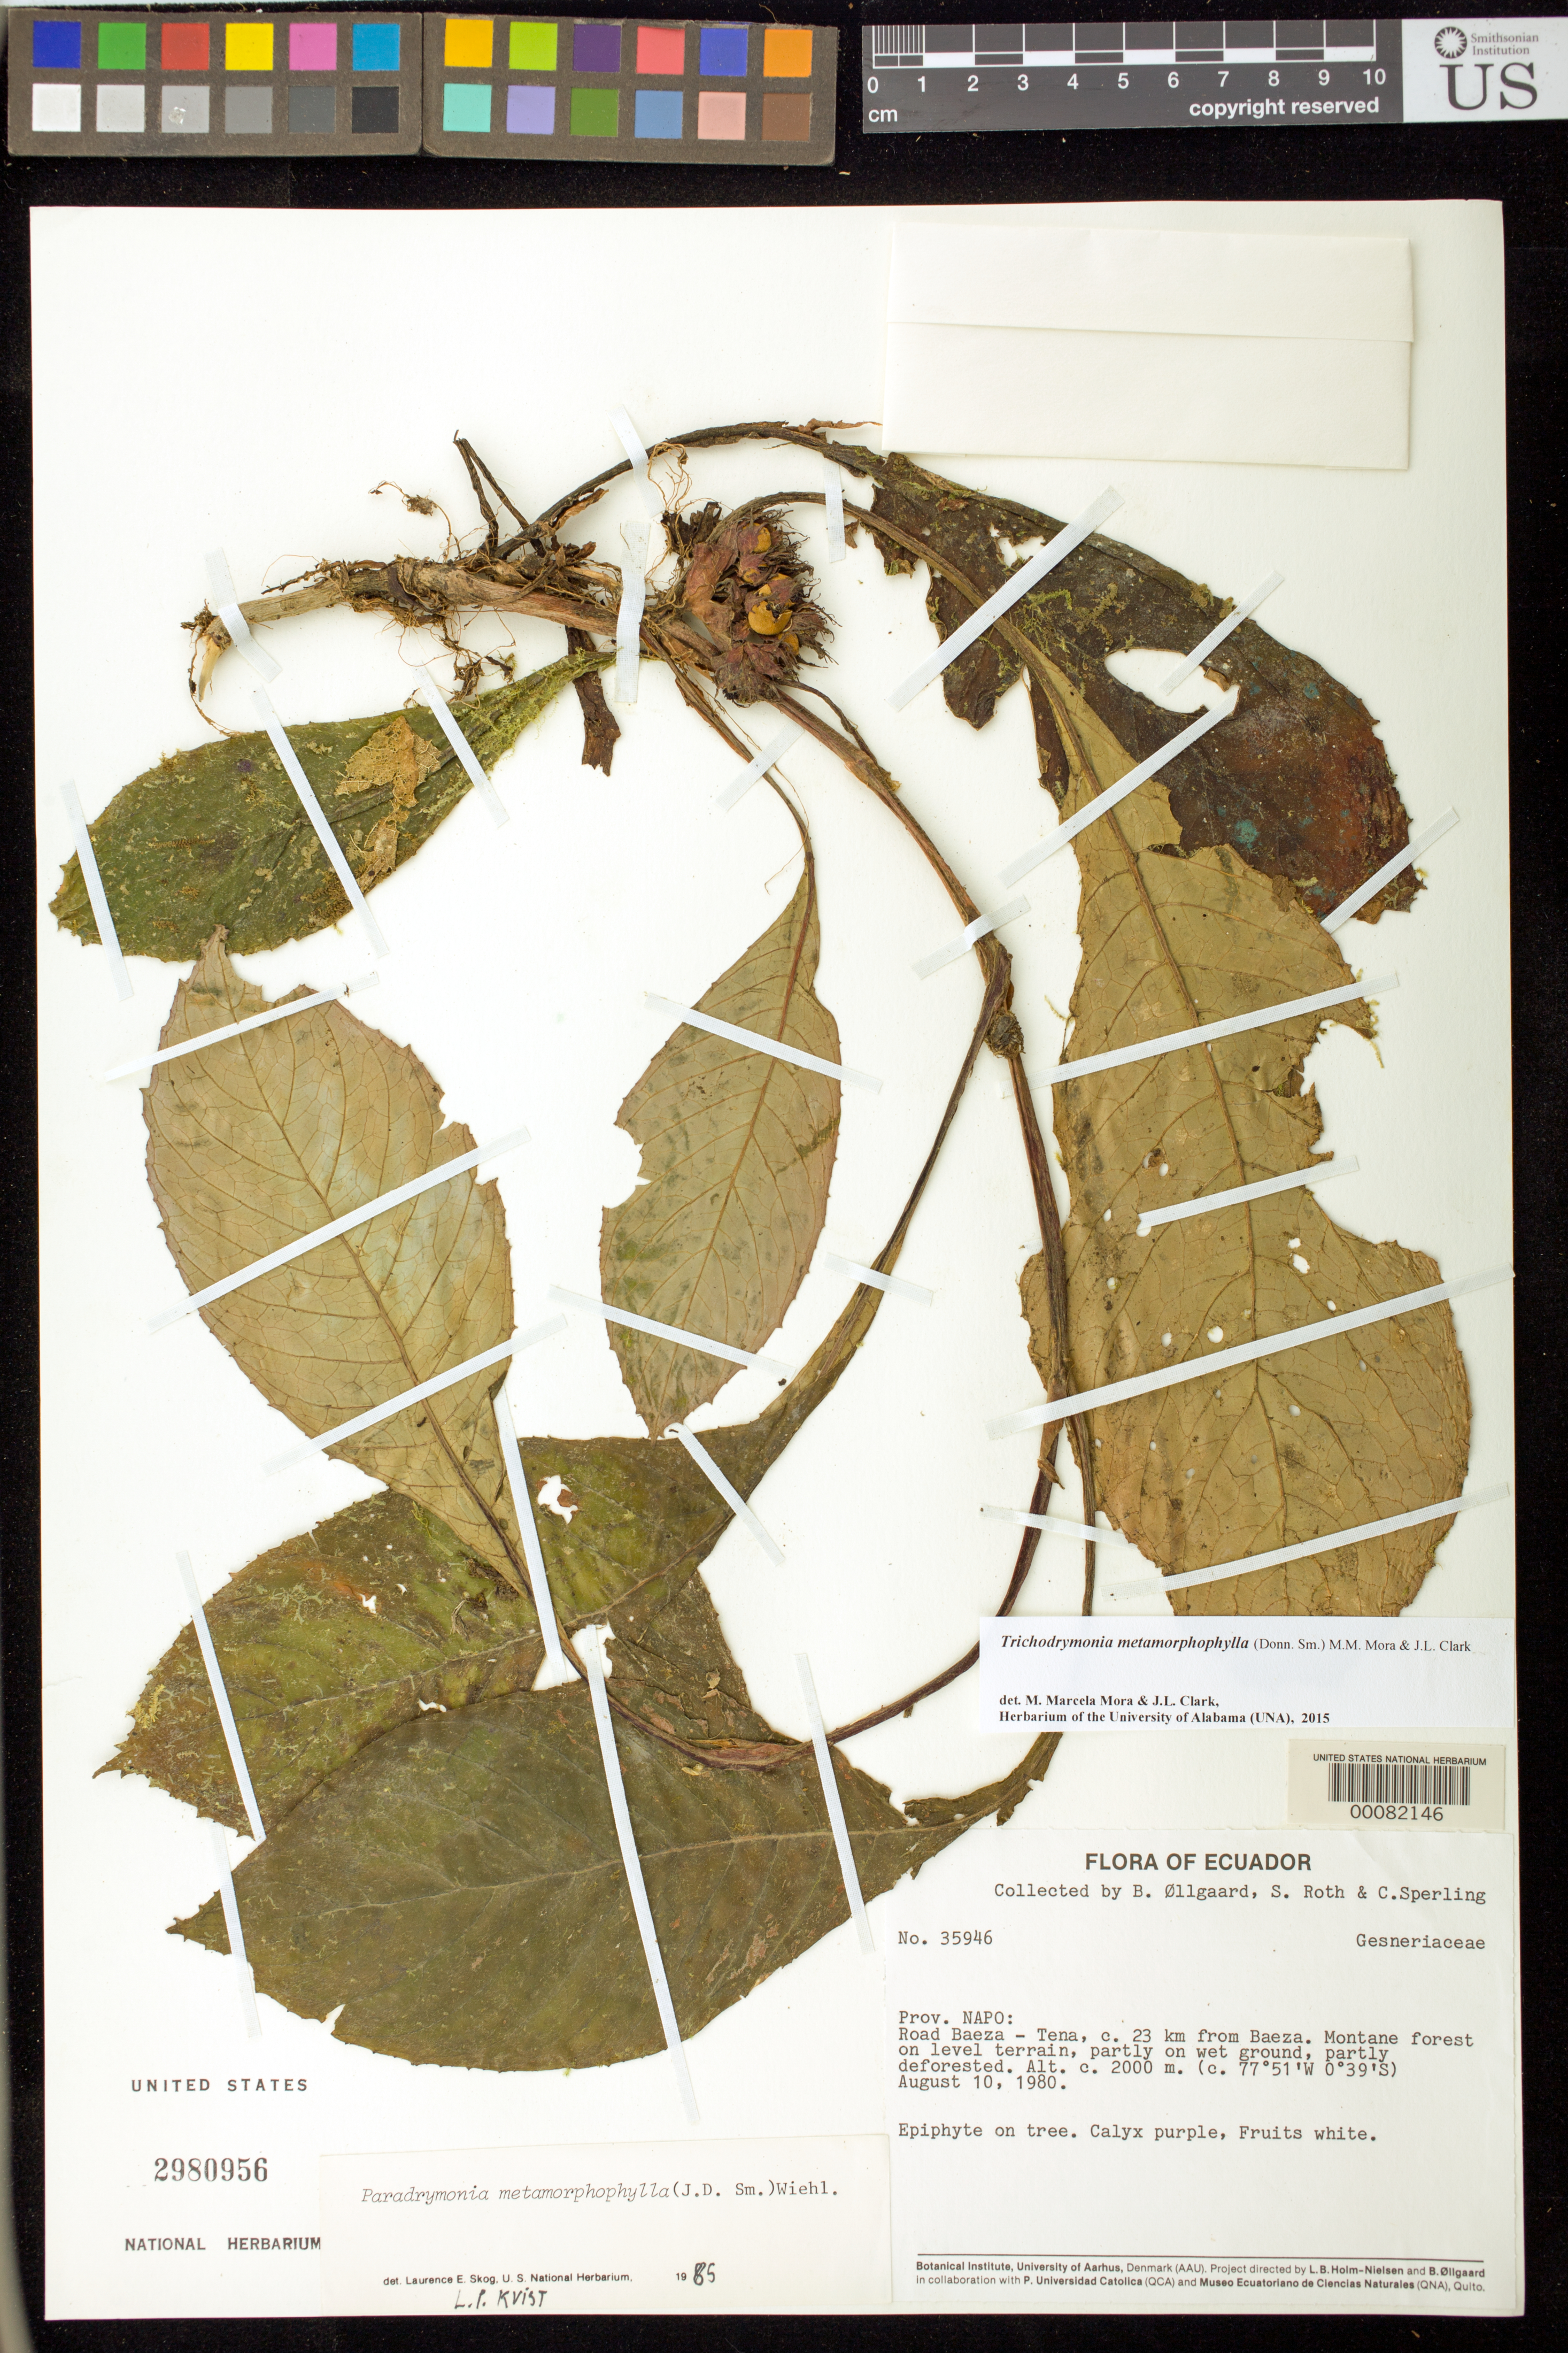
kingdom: Plantae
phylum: Tracheophyta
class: Magnoliopsida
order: Lamiales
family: Gesneriaceae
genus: Trichodrymonia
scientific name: Trichodrymonia metamorphophylla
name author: (Donn. Sm.) M.M. Mora & J.L. Clark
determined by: Mora, M. M.; Clark, J. L.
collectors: B. Øllgaard, S. Roth & C. Sperling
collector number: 35946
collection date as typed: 10 Aug 1980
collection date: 1980-08-10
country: Ecuador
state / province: Napo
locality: Road Baeza-Tena, about 23 km from Baeza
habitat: Montane forest on level terrain, partly wet, partly deforested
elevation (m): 2000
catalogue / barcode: US 2980956